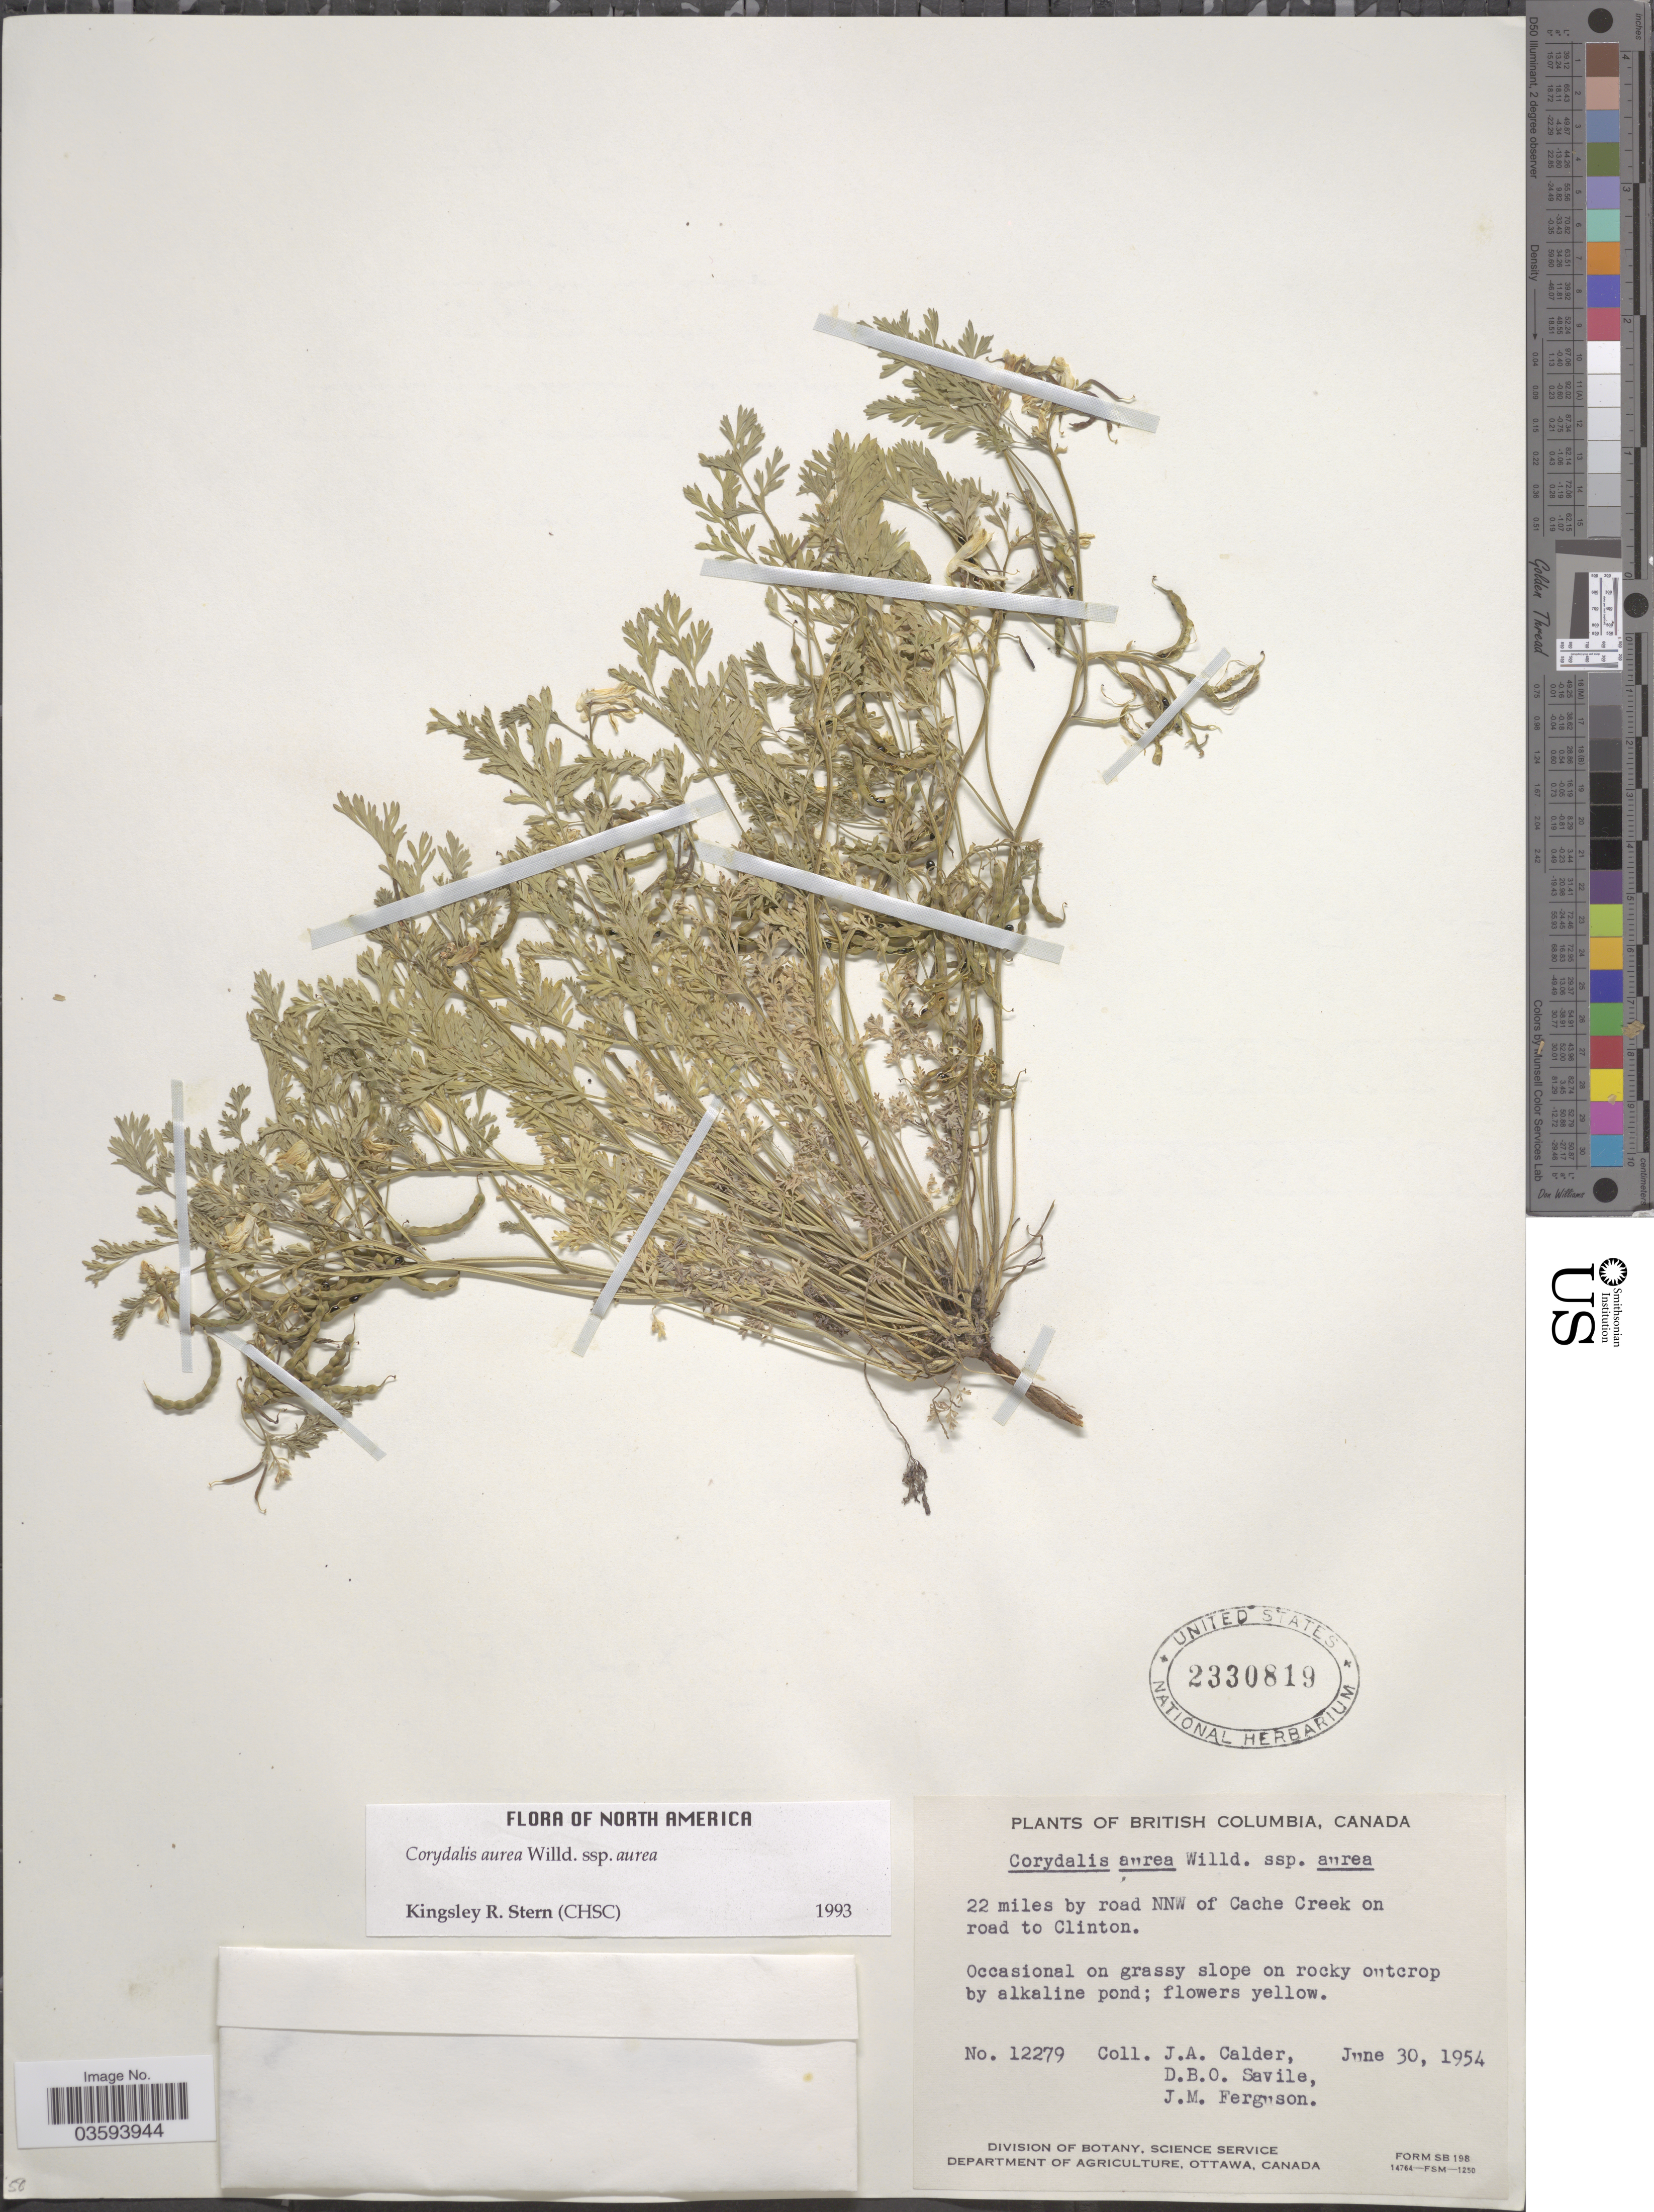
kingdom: Plantae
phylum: Tracheophyta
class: Magnoliopsida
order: Ranunculales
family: Papaveraceae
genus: Corydalis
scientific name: Corydalis aurea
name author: Willd.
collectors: J. A. Calder, D. Savile & J. M. Ferguson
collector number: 12279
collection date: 1954-06-30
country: Canada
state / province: British Columbia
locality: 22 miles by road NNW of Cache Creek on road to Clinton.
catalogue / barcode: US 2330819